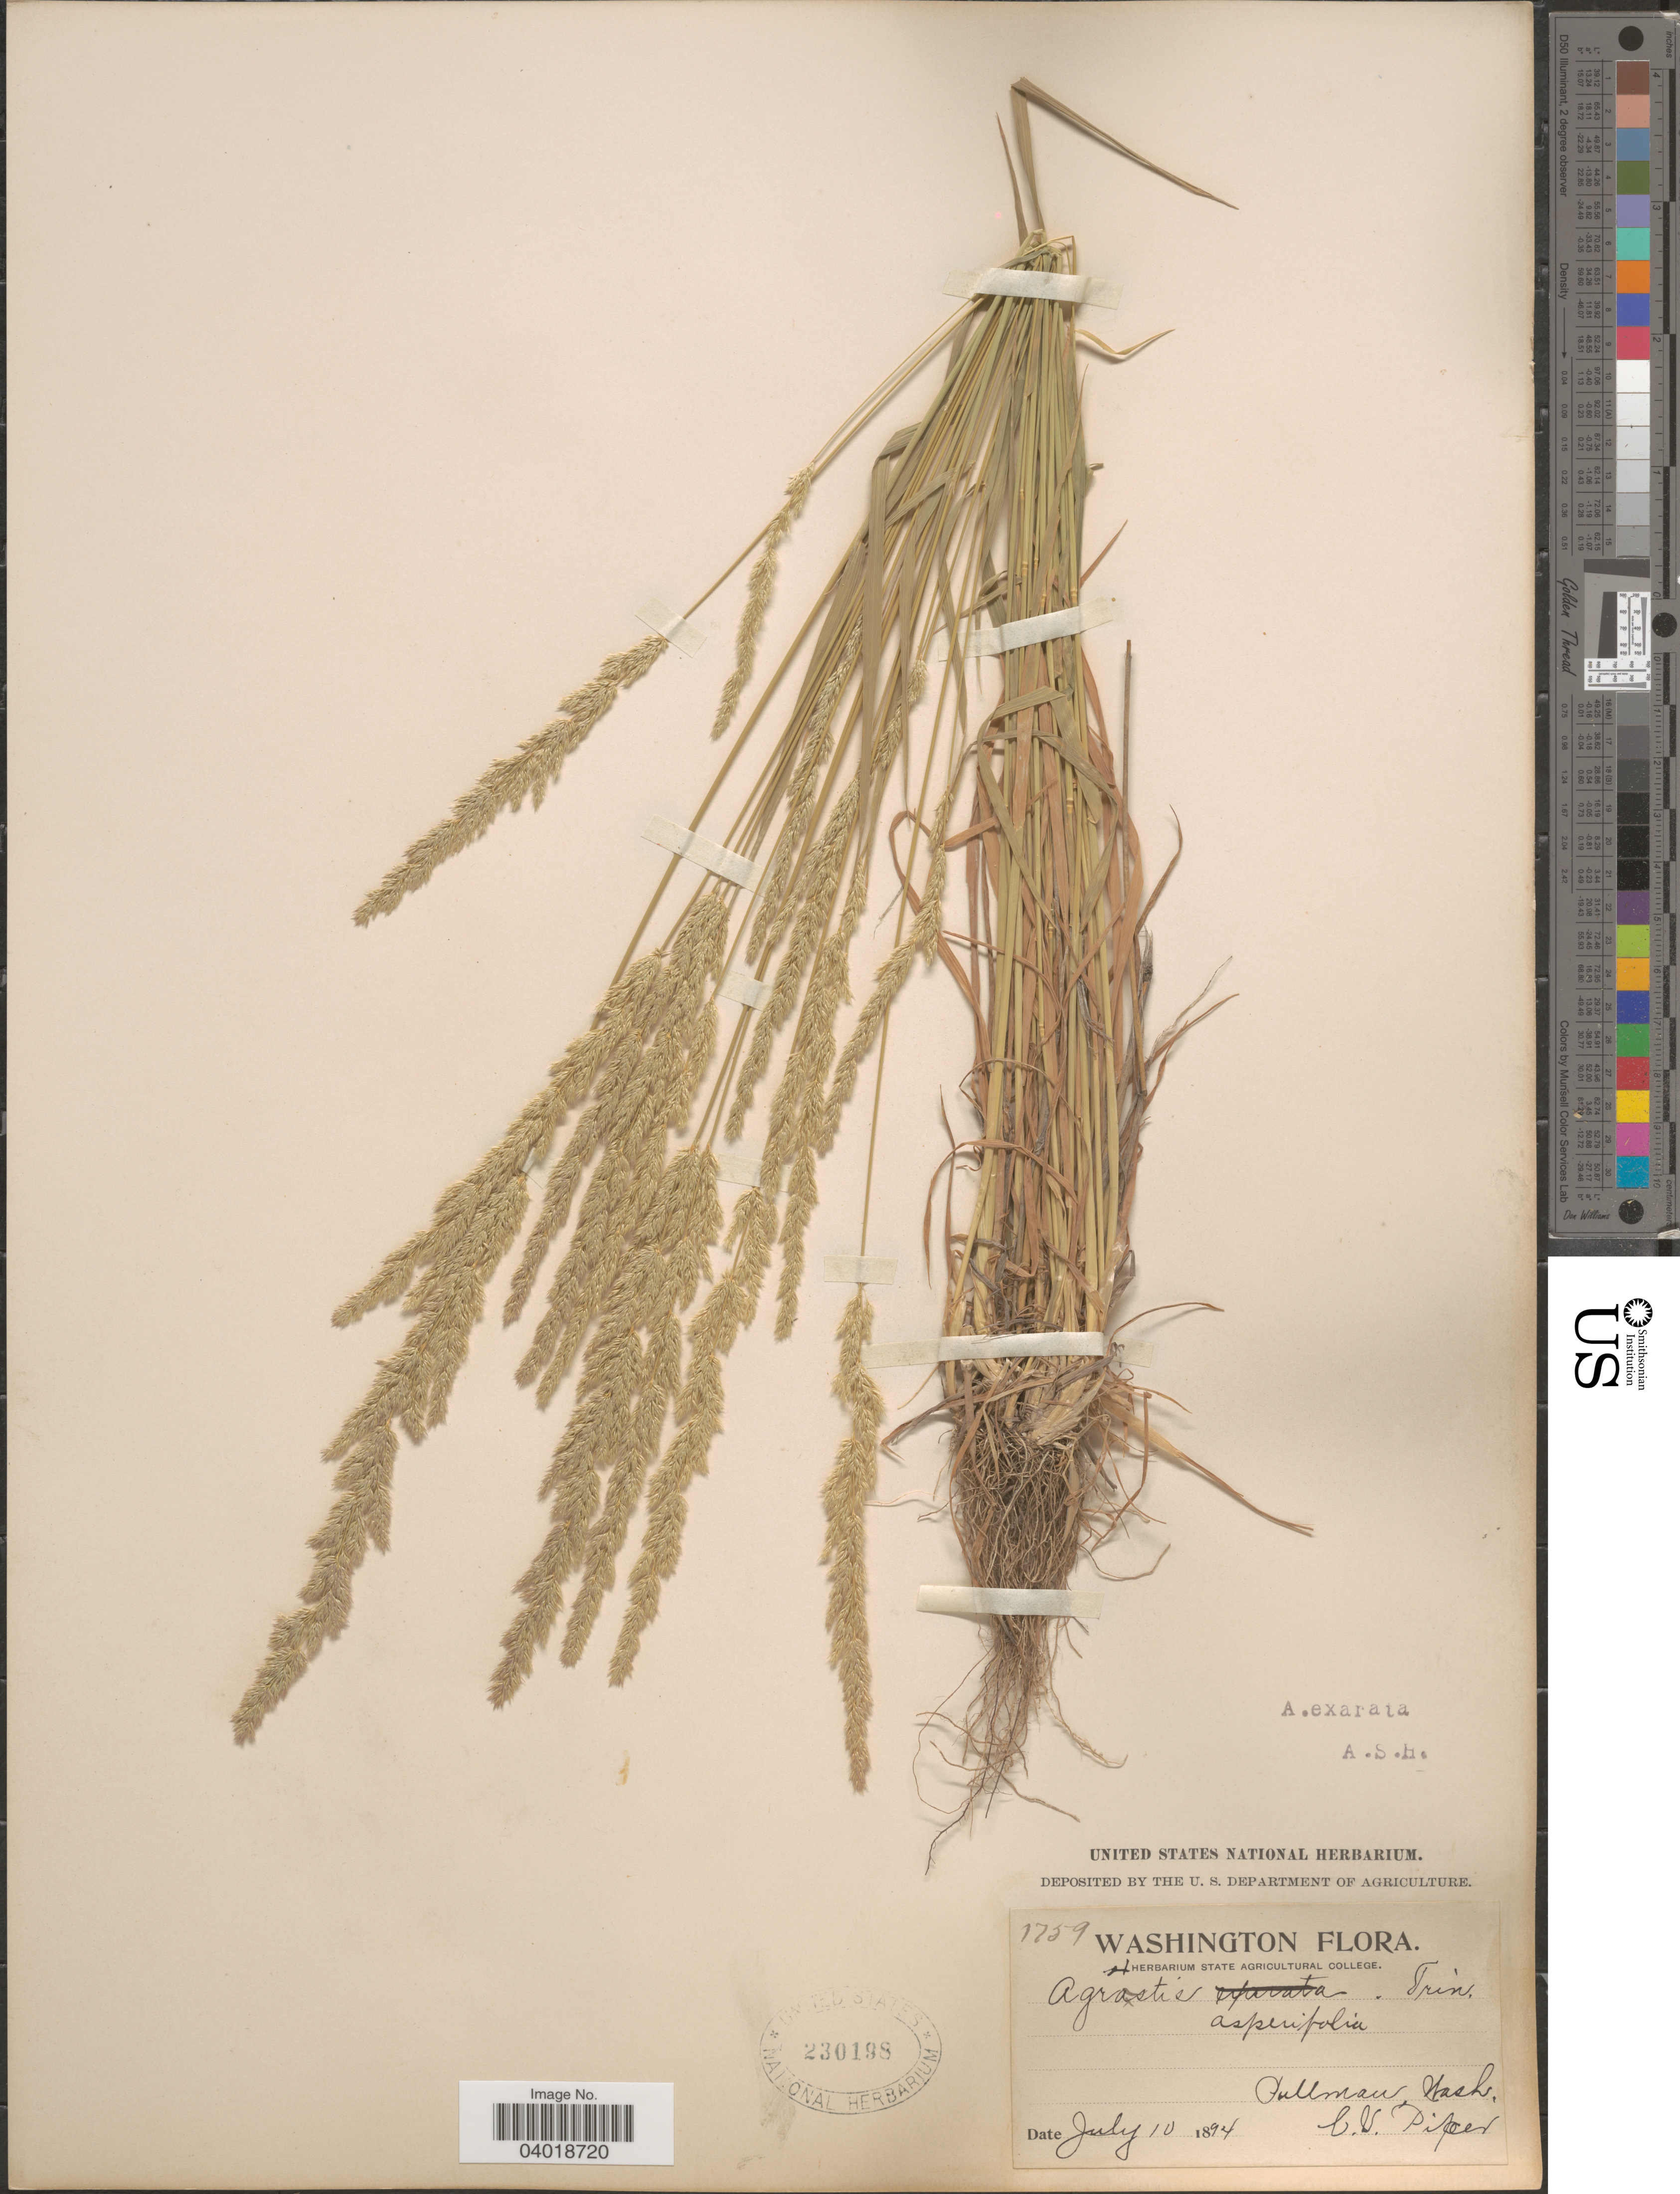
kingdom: Plantae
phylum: Tracheophyta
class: Liliopsida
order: Poales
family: Poaceae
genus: Agrostis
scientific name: Agrostis exarata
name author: Trin.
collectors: C. V. Piper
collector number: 1759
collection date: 1894-07-10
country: United States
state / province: Washington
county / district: Whitman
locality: Pullman.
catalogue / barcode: US 230198